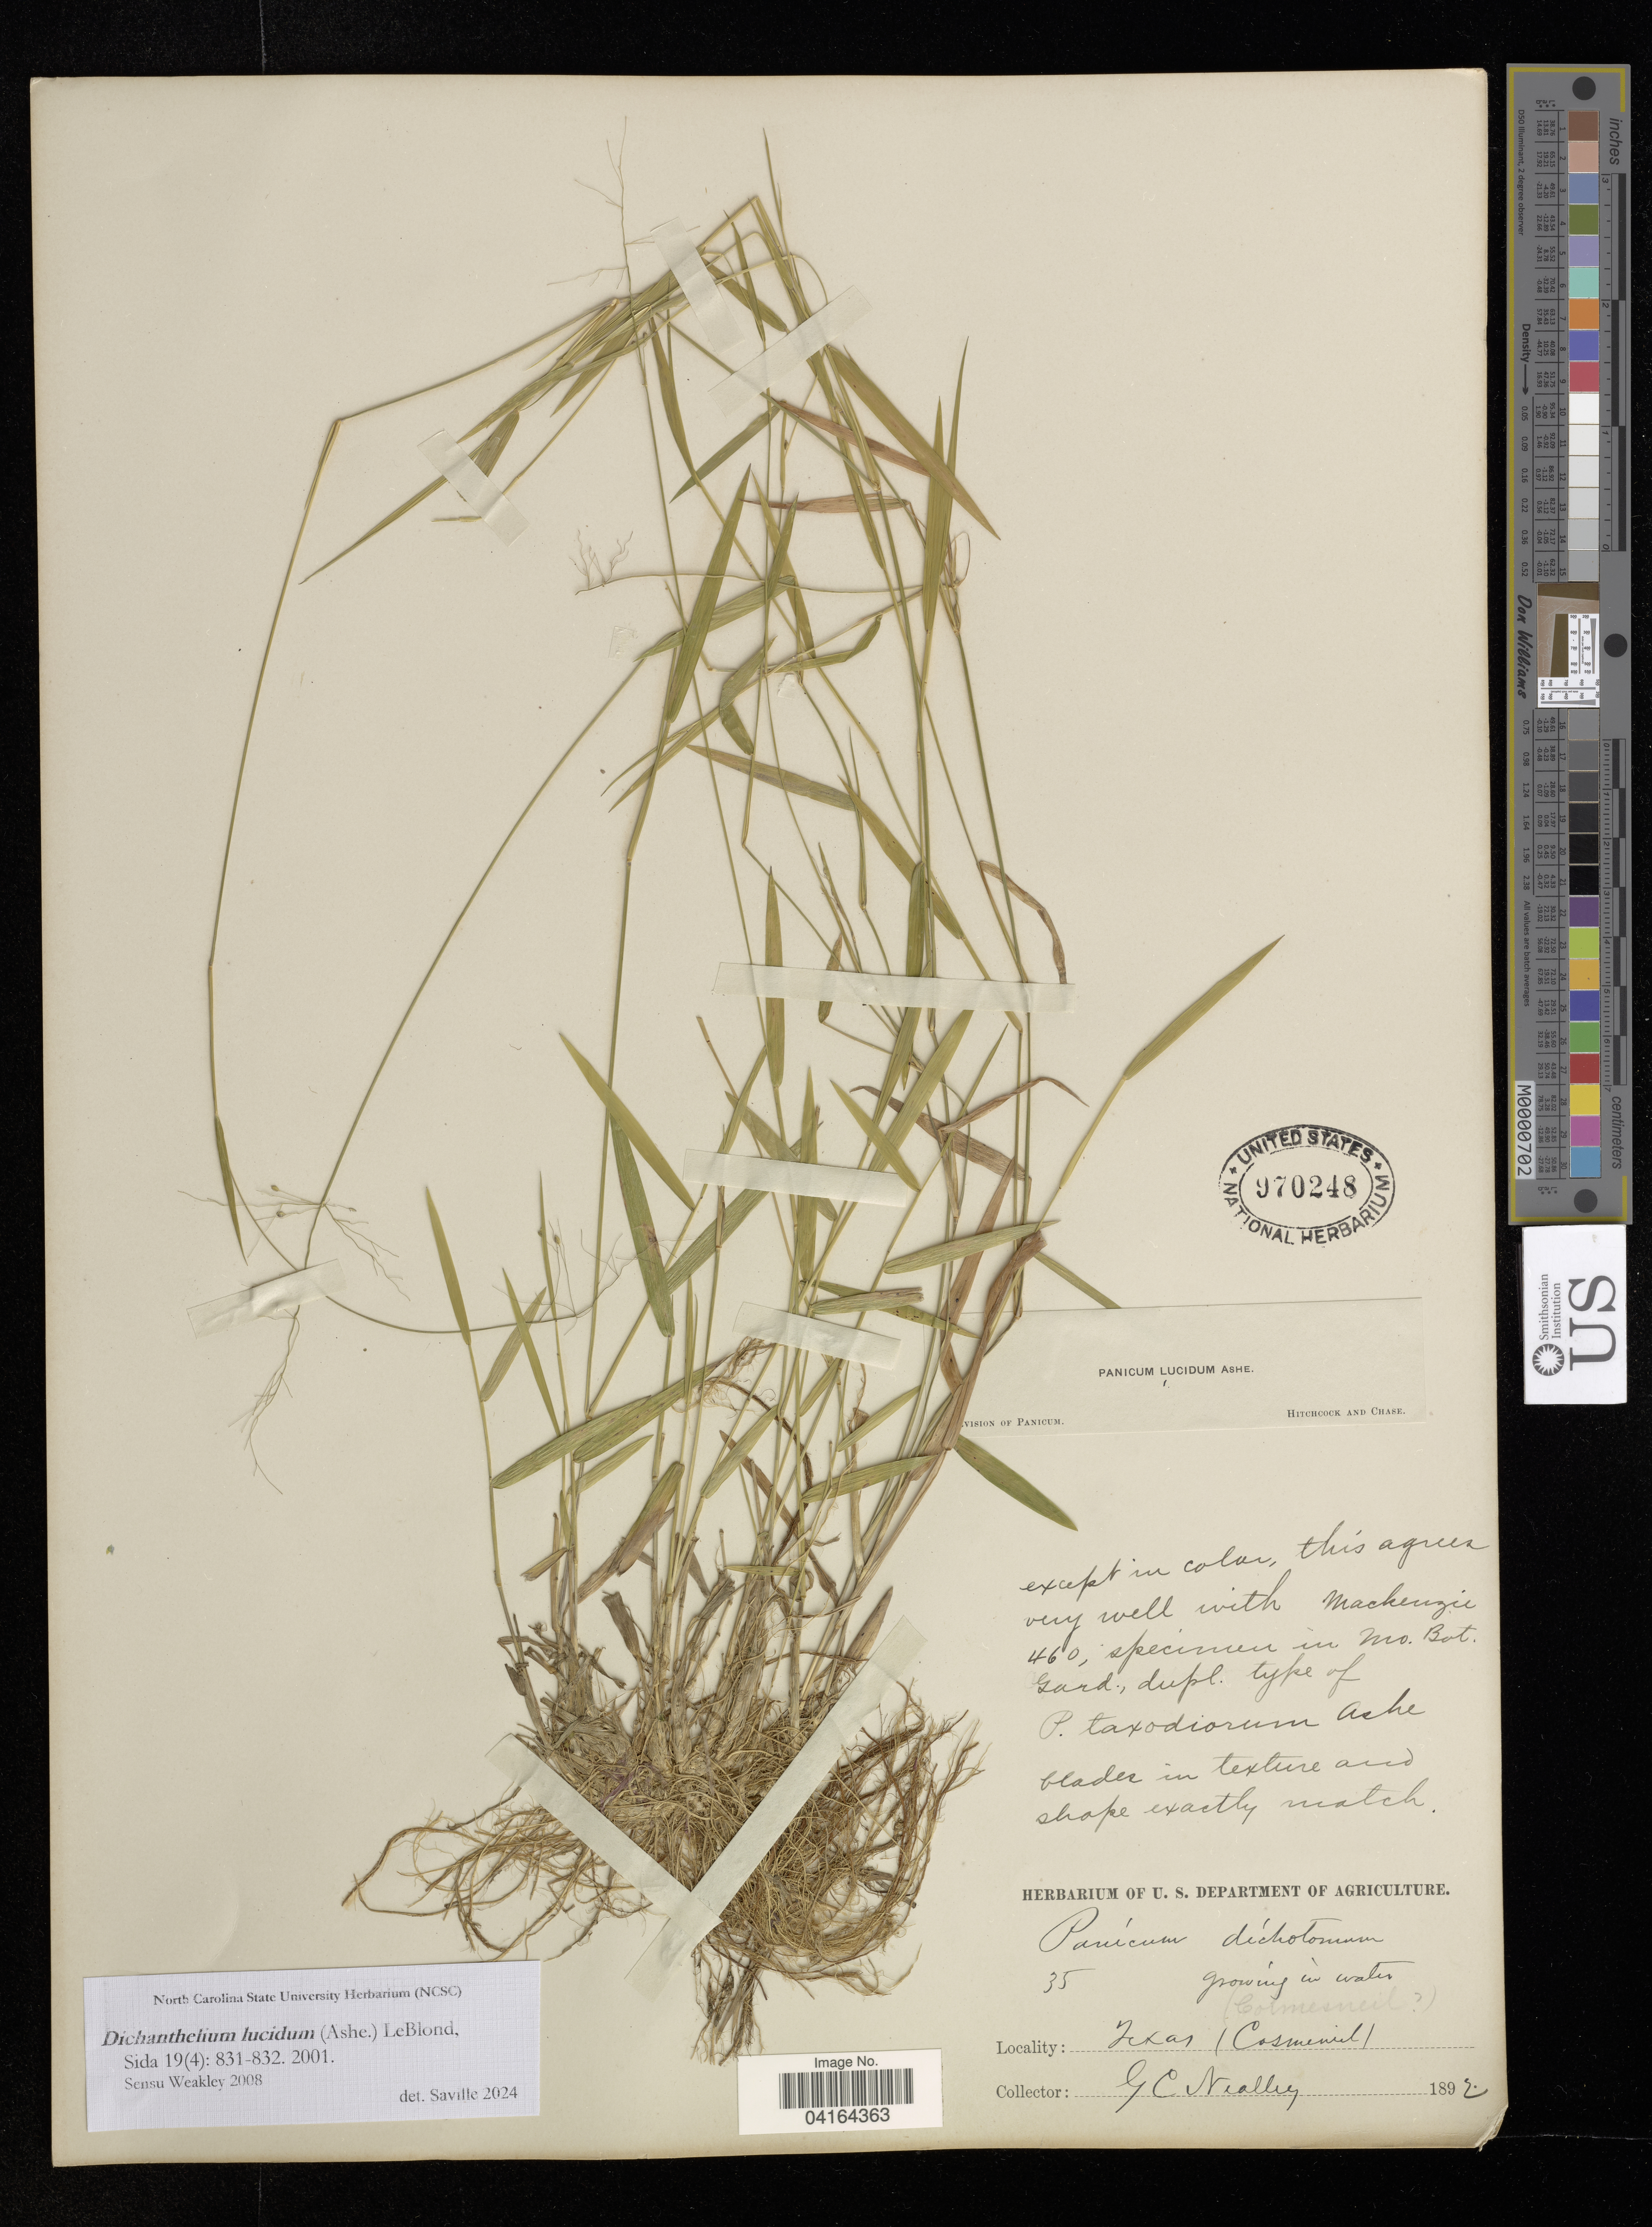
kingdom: Plantae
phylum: Tracheophyta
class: Liliopsida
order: Poales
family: Poaceae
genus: Dichanthelium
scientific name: Dichanthelium lucidum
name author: (Ashe) LeBlond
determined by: Saville, A. C., (NCSC), North Carolina State University (UNITED STATES)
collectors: G. C. Nealley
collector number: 35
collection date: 1892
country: United States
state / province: Texas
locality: Colmesneil.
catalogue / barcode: US 970248